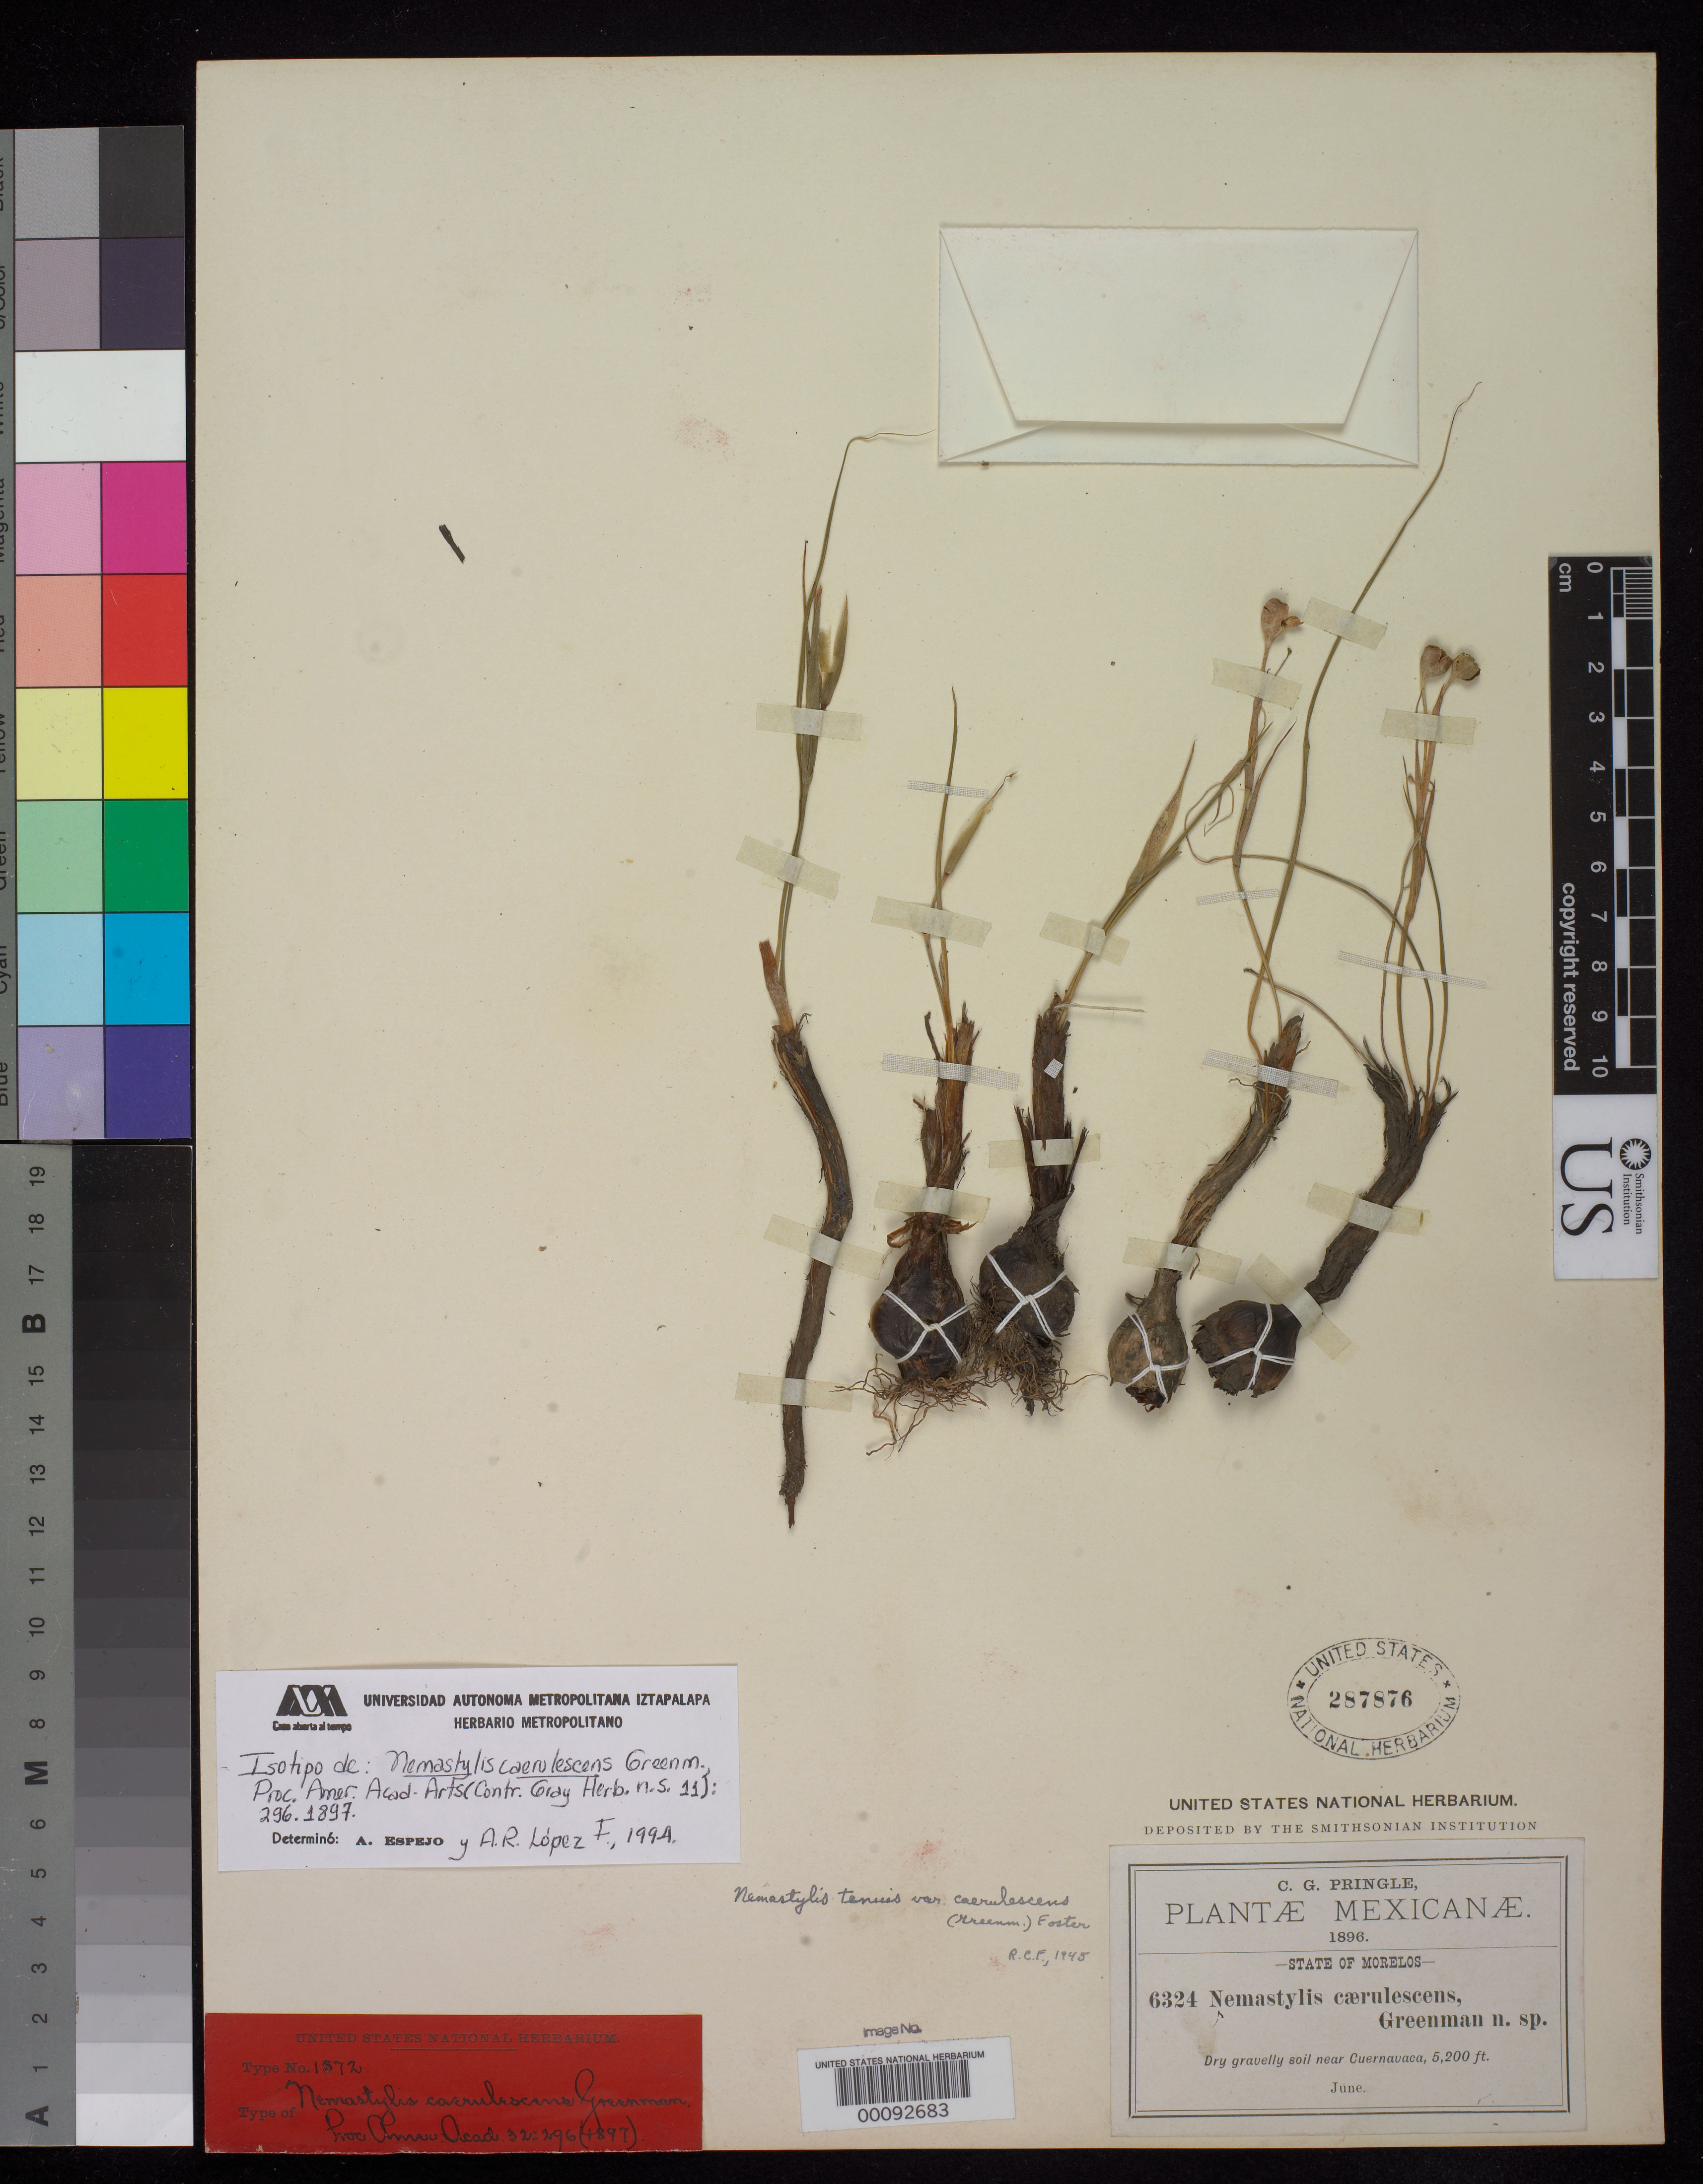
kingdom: Plantae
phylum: Tracheophyta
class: Liliopsida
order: Asparagales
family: Iridaceae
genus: Nemastylis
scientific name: Nemastylis caerulescens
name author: Greenm.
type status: Isotype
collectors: C. G. Pringle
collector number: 6324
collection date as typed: Jun 1896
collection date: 1896-06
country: Mexico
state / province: Morelos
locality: Near Cuernavaca.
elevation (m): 1600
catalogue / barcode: US 287867